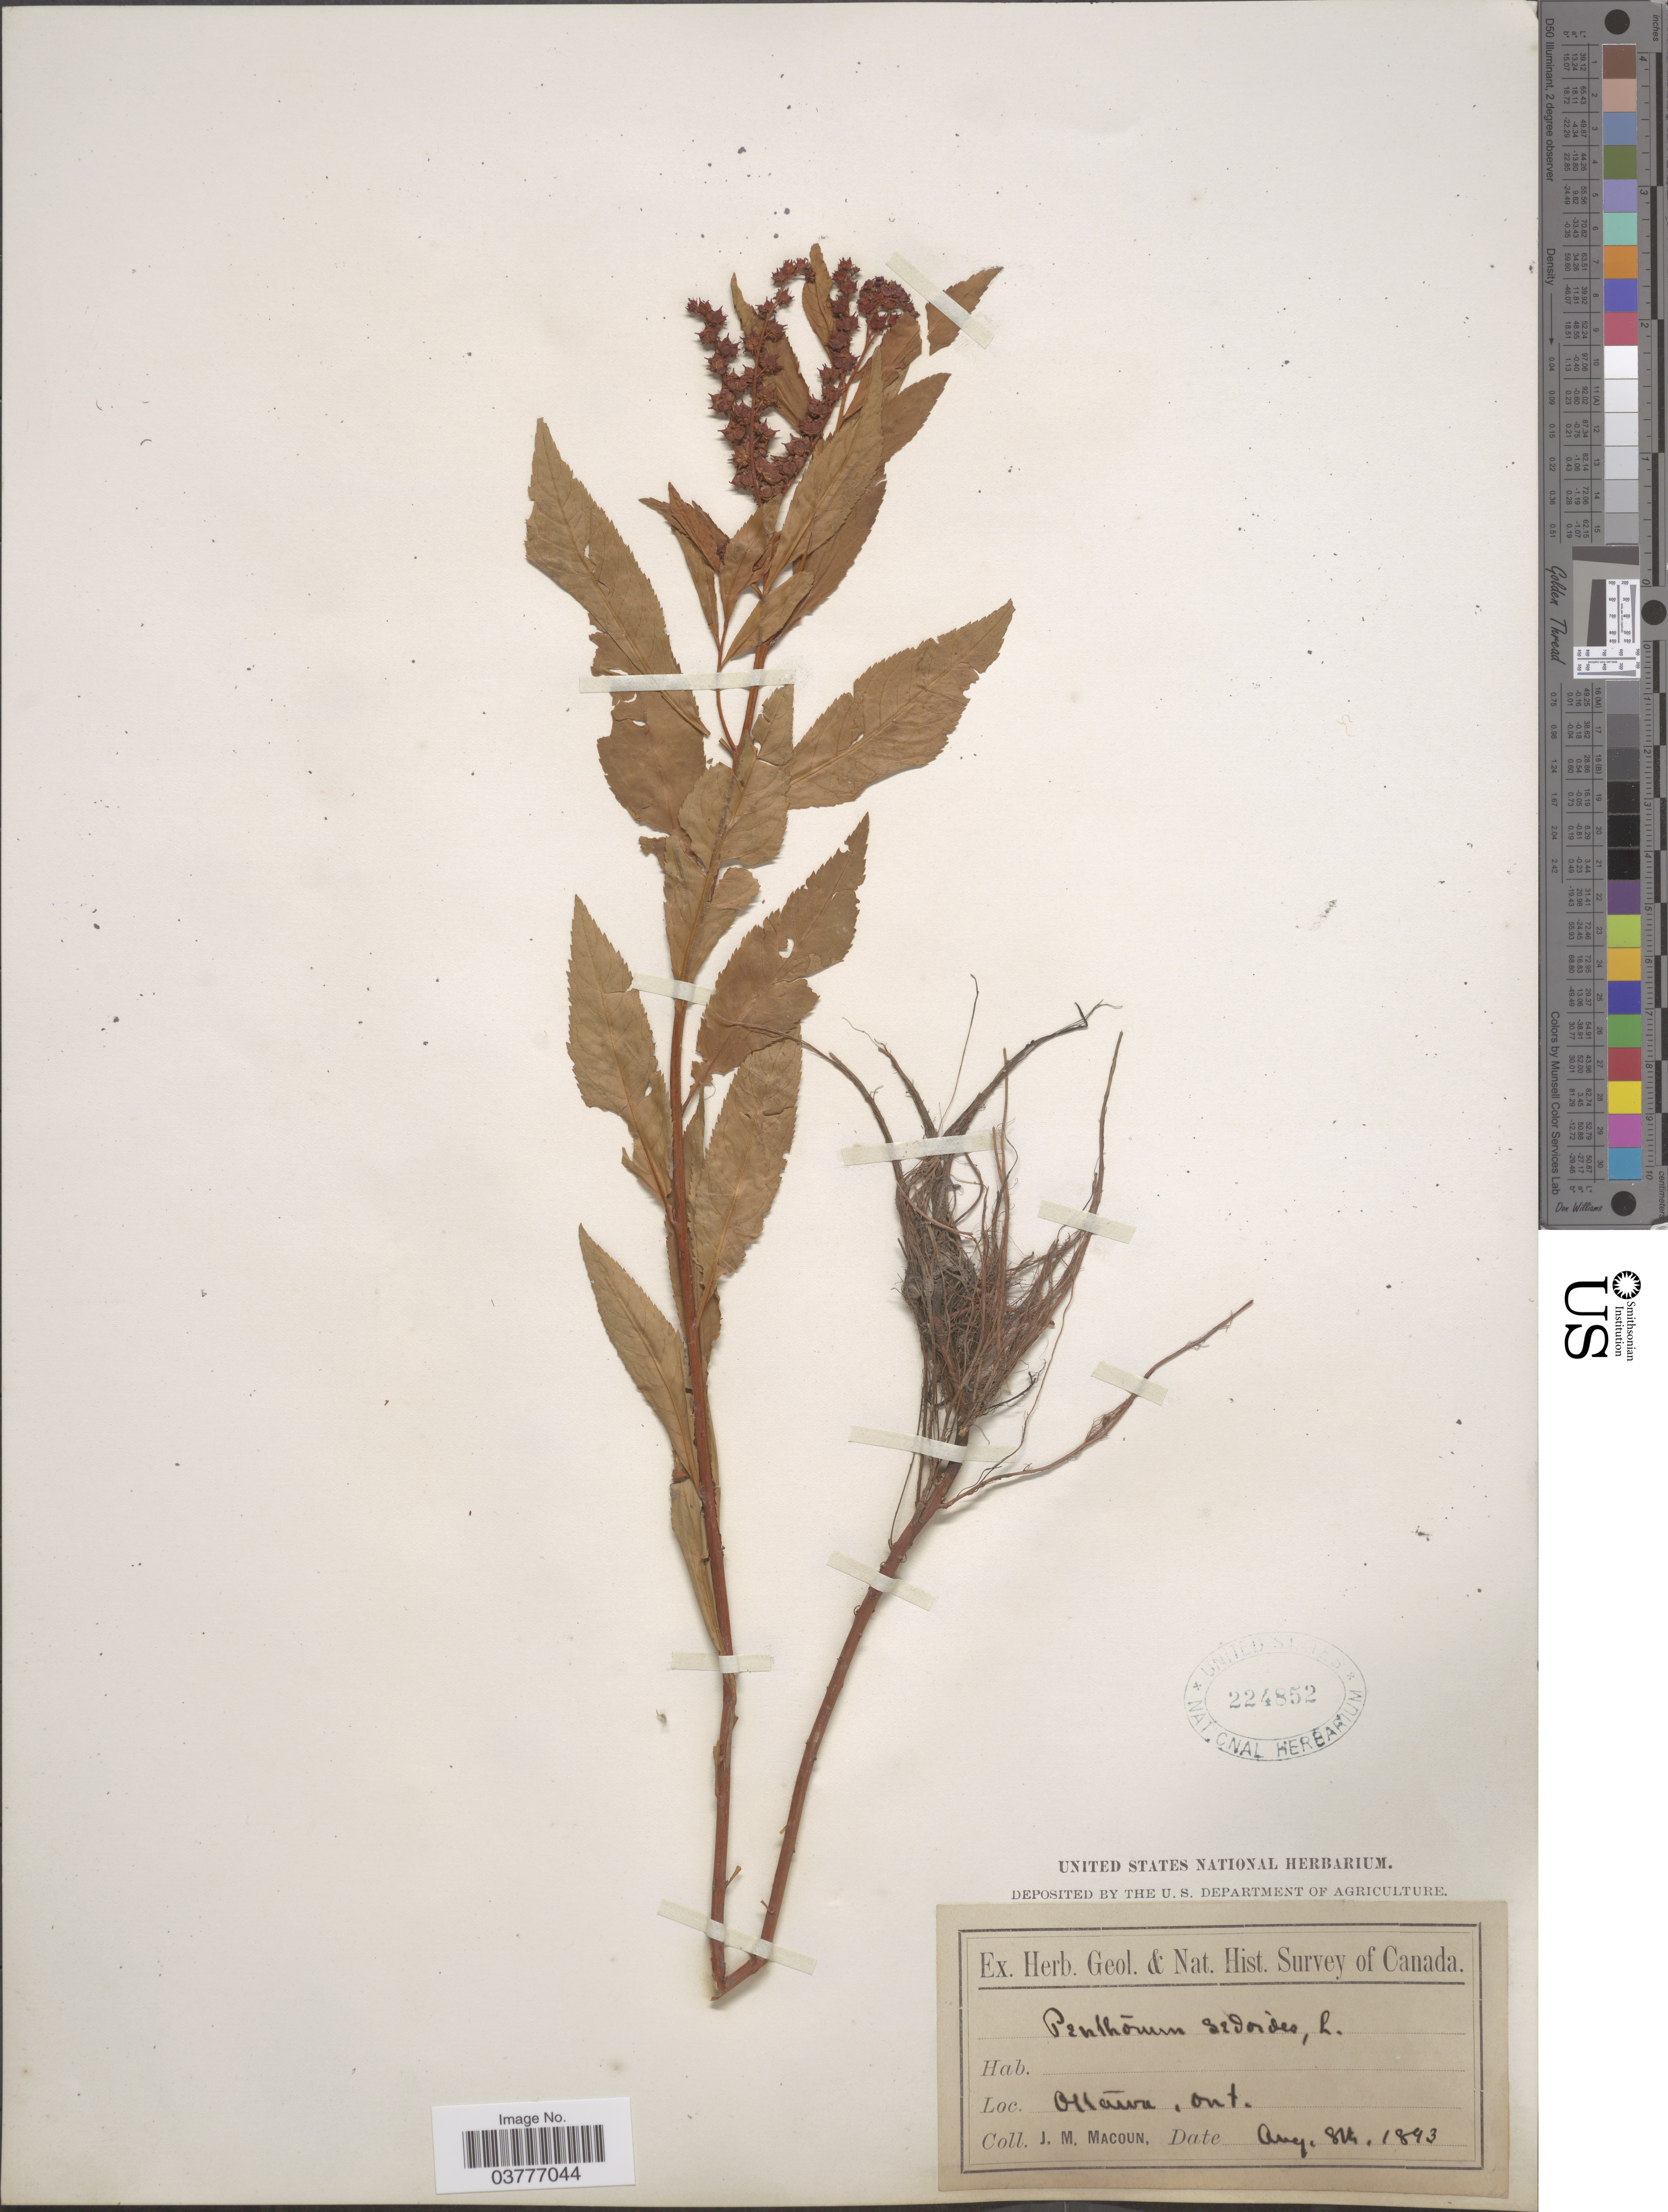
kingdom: Plantae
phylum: Tracheophyta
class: Magnoliopsida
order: Saxifragales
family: Penthoraceae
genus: Penthorum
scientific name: Penthorum sedoides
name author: L.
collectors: J. M. Macoun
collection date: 1843-08-08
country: Canada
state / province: Ontario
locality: Ottáwa.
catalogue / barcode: US 224852